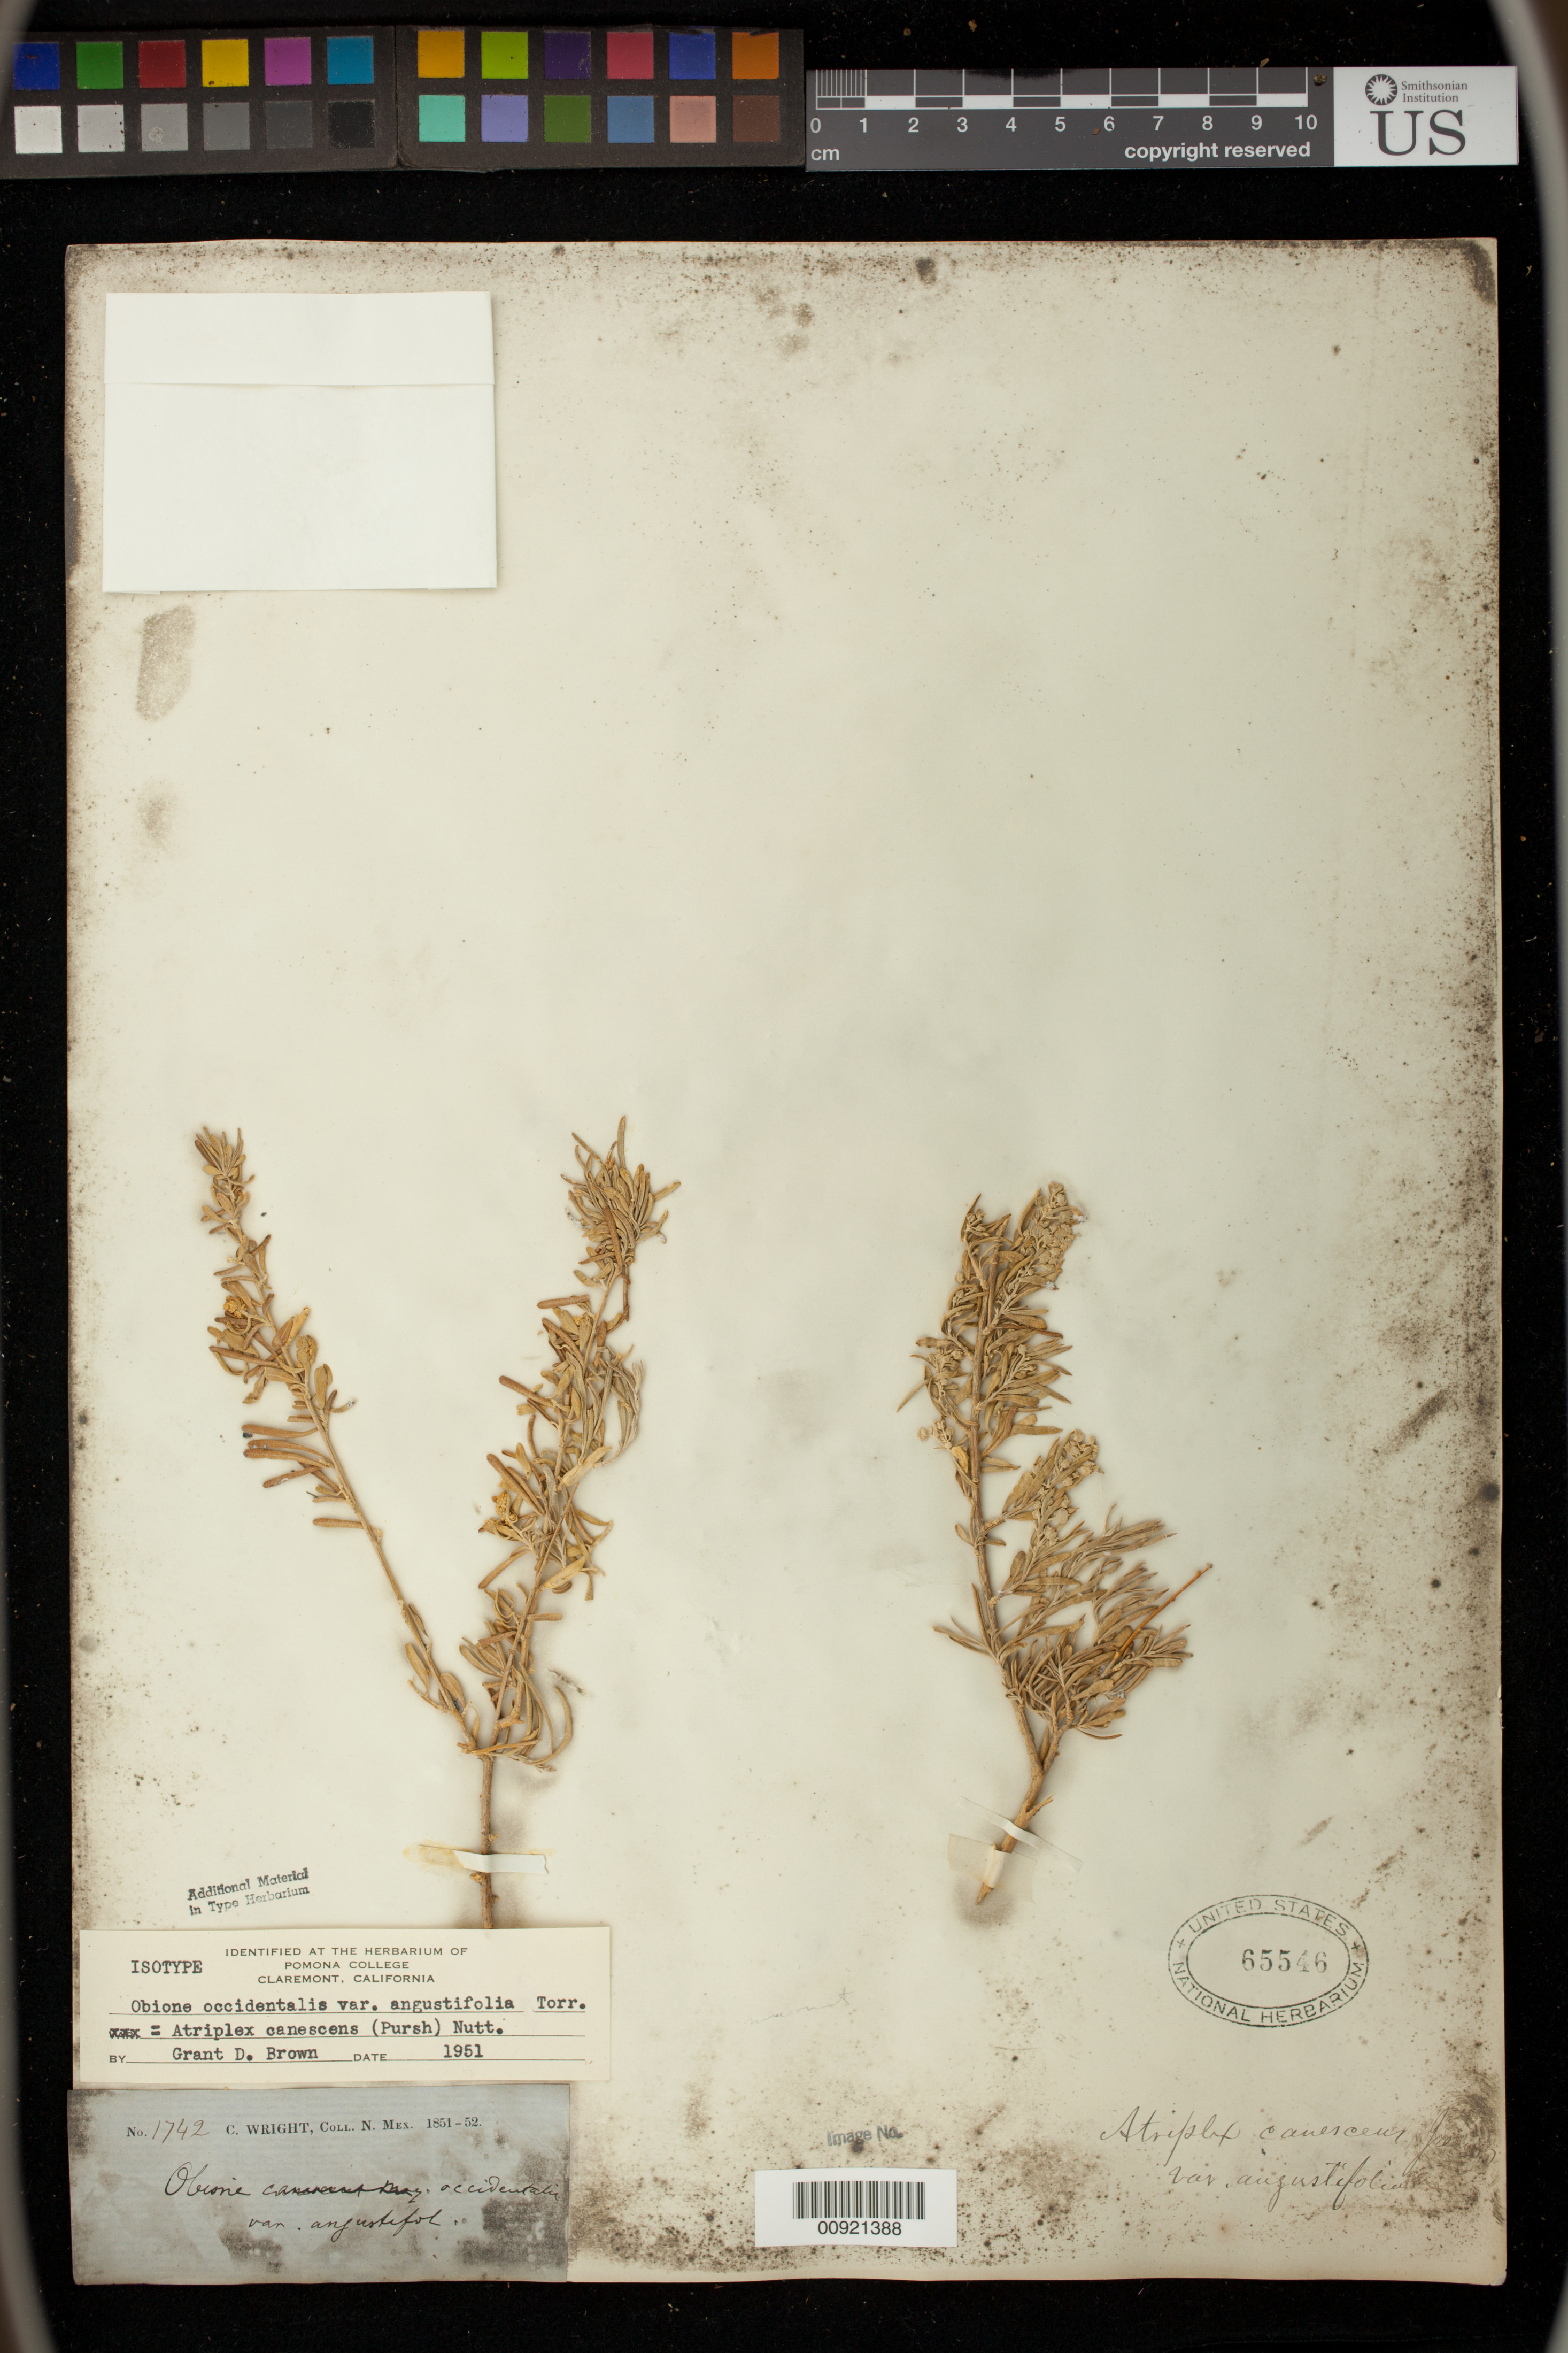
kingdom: Plantae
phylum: Tracheophyta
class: Magnoliopsida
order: Caryophyllales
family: Amaranthaceae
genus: Obione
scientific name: Obione occidentalis var. angustifolia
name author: Torr. in Emory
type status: Isosyntype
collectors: C. Wright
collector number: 1742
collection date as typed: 1851 to -- --- 1852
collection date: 1851/1852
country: United States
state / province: Texas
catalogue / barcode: US 65546